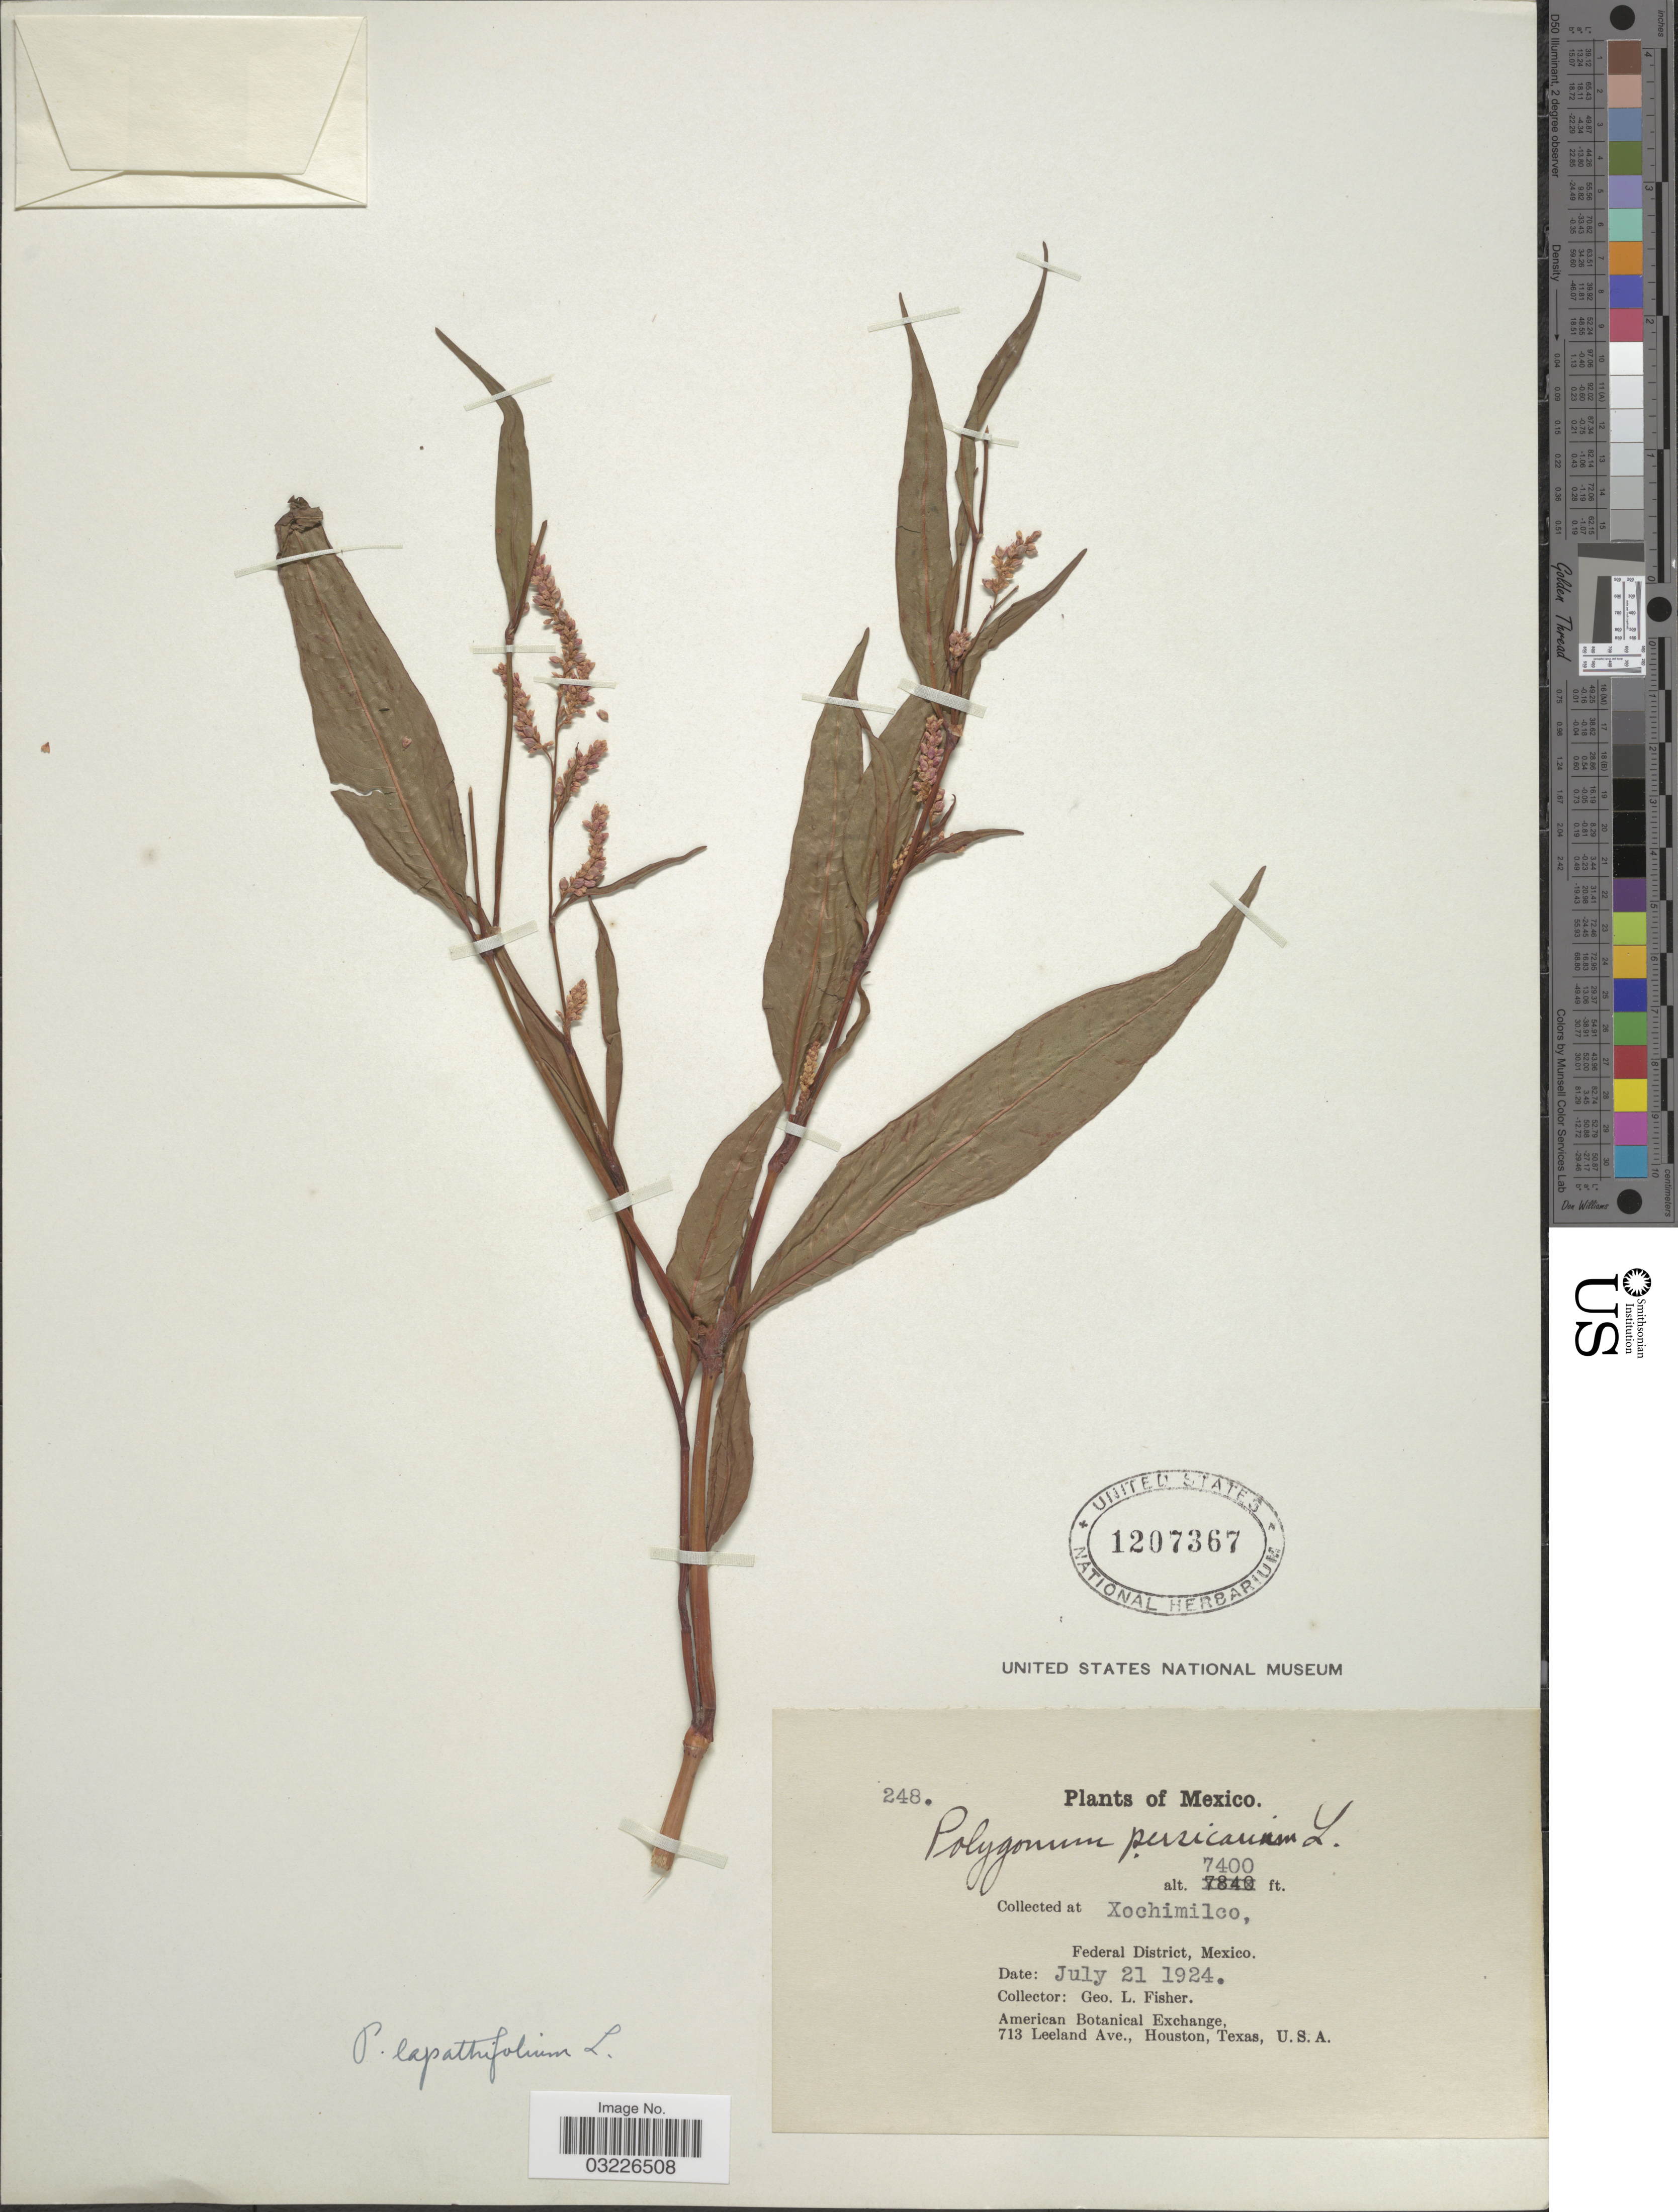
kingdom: Plantae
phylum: Tracheophyta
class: Magnoliopsida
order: Caryophyllales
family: Polygonaceae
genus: Polygonum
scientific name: Polygonum lapathifolium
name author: L.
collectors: G. L. Fisher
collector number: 248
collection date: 1924-07-21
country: Mexico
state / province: Distrito Federal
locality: Xochimilco, Federal District.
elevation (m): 2256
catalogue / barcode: US 1207367